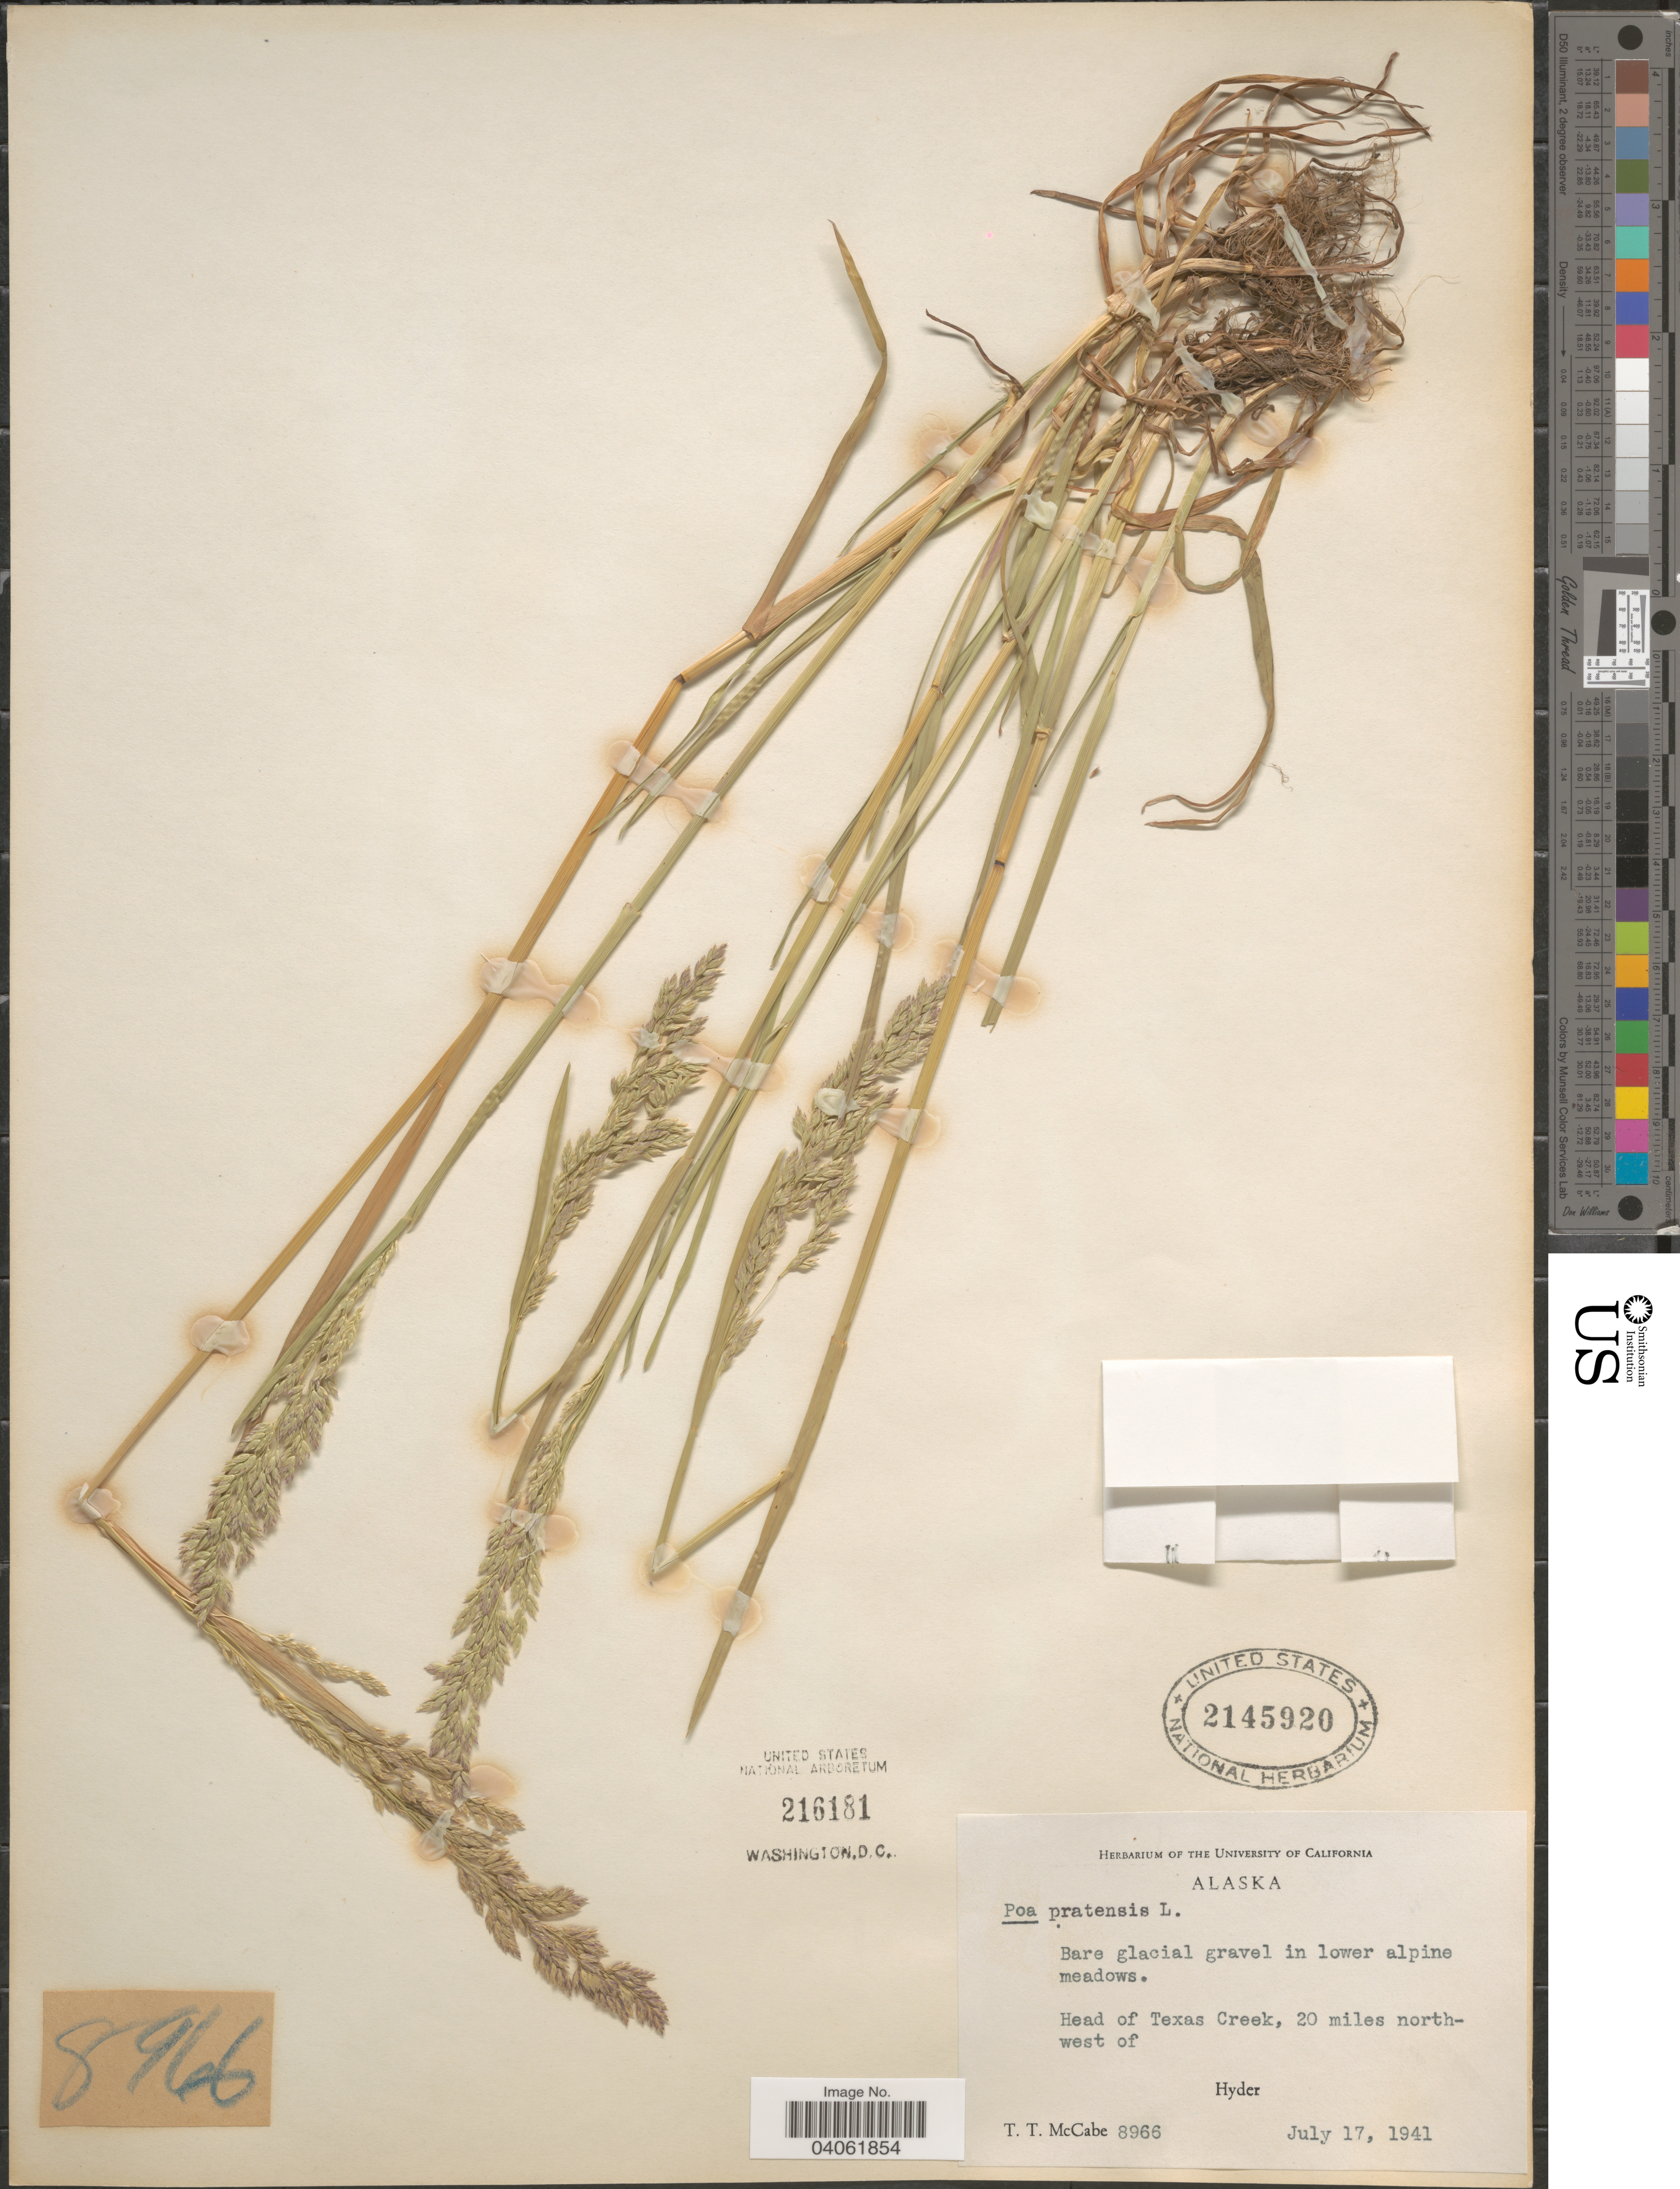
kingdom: Plantae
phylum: Tracheophyta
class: Liliopsida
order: Poales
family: Poaceae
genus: Poa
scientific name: Poa pratensis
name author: L.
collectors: T. McCabe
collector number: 8966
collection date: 1941-07-17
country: United States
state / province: Alaska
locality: Head of Texas Creek, 20 miles north-west of Hyder.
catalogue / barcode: US 2145920